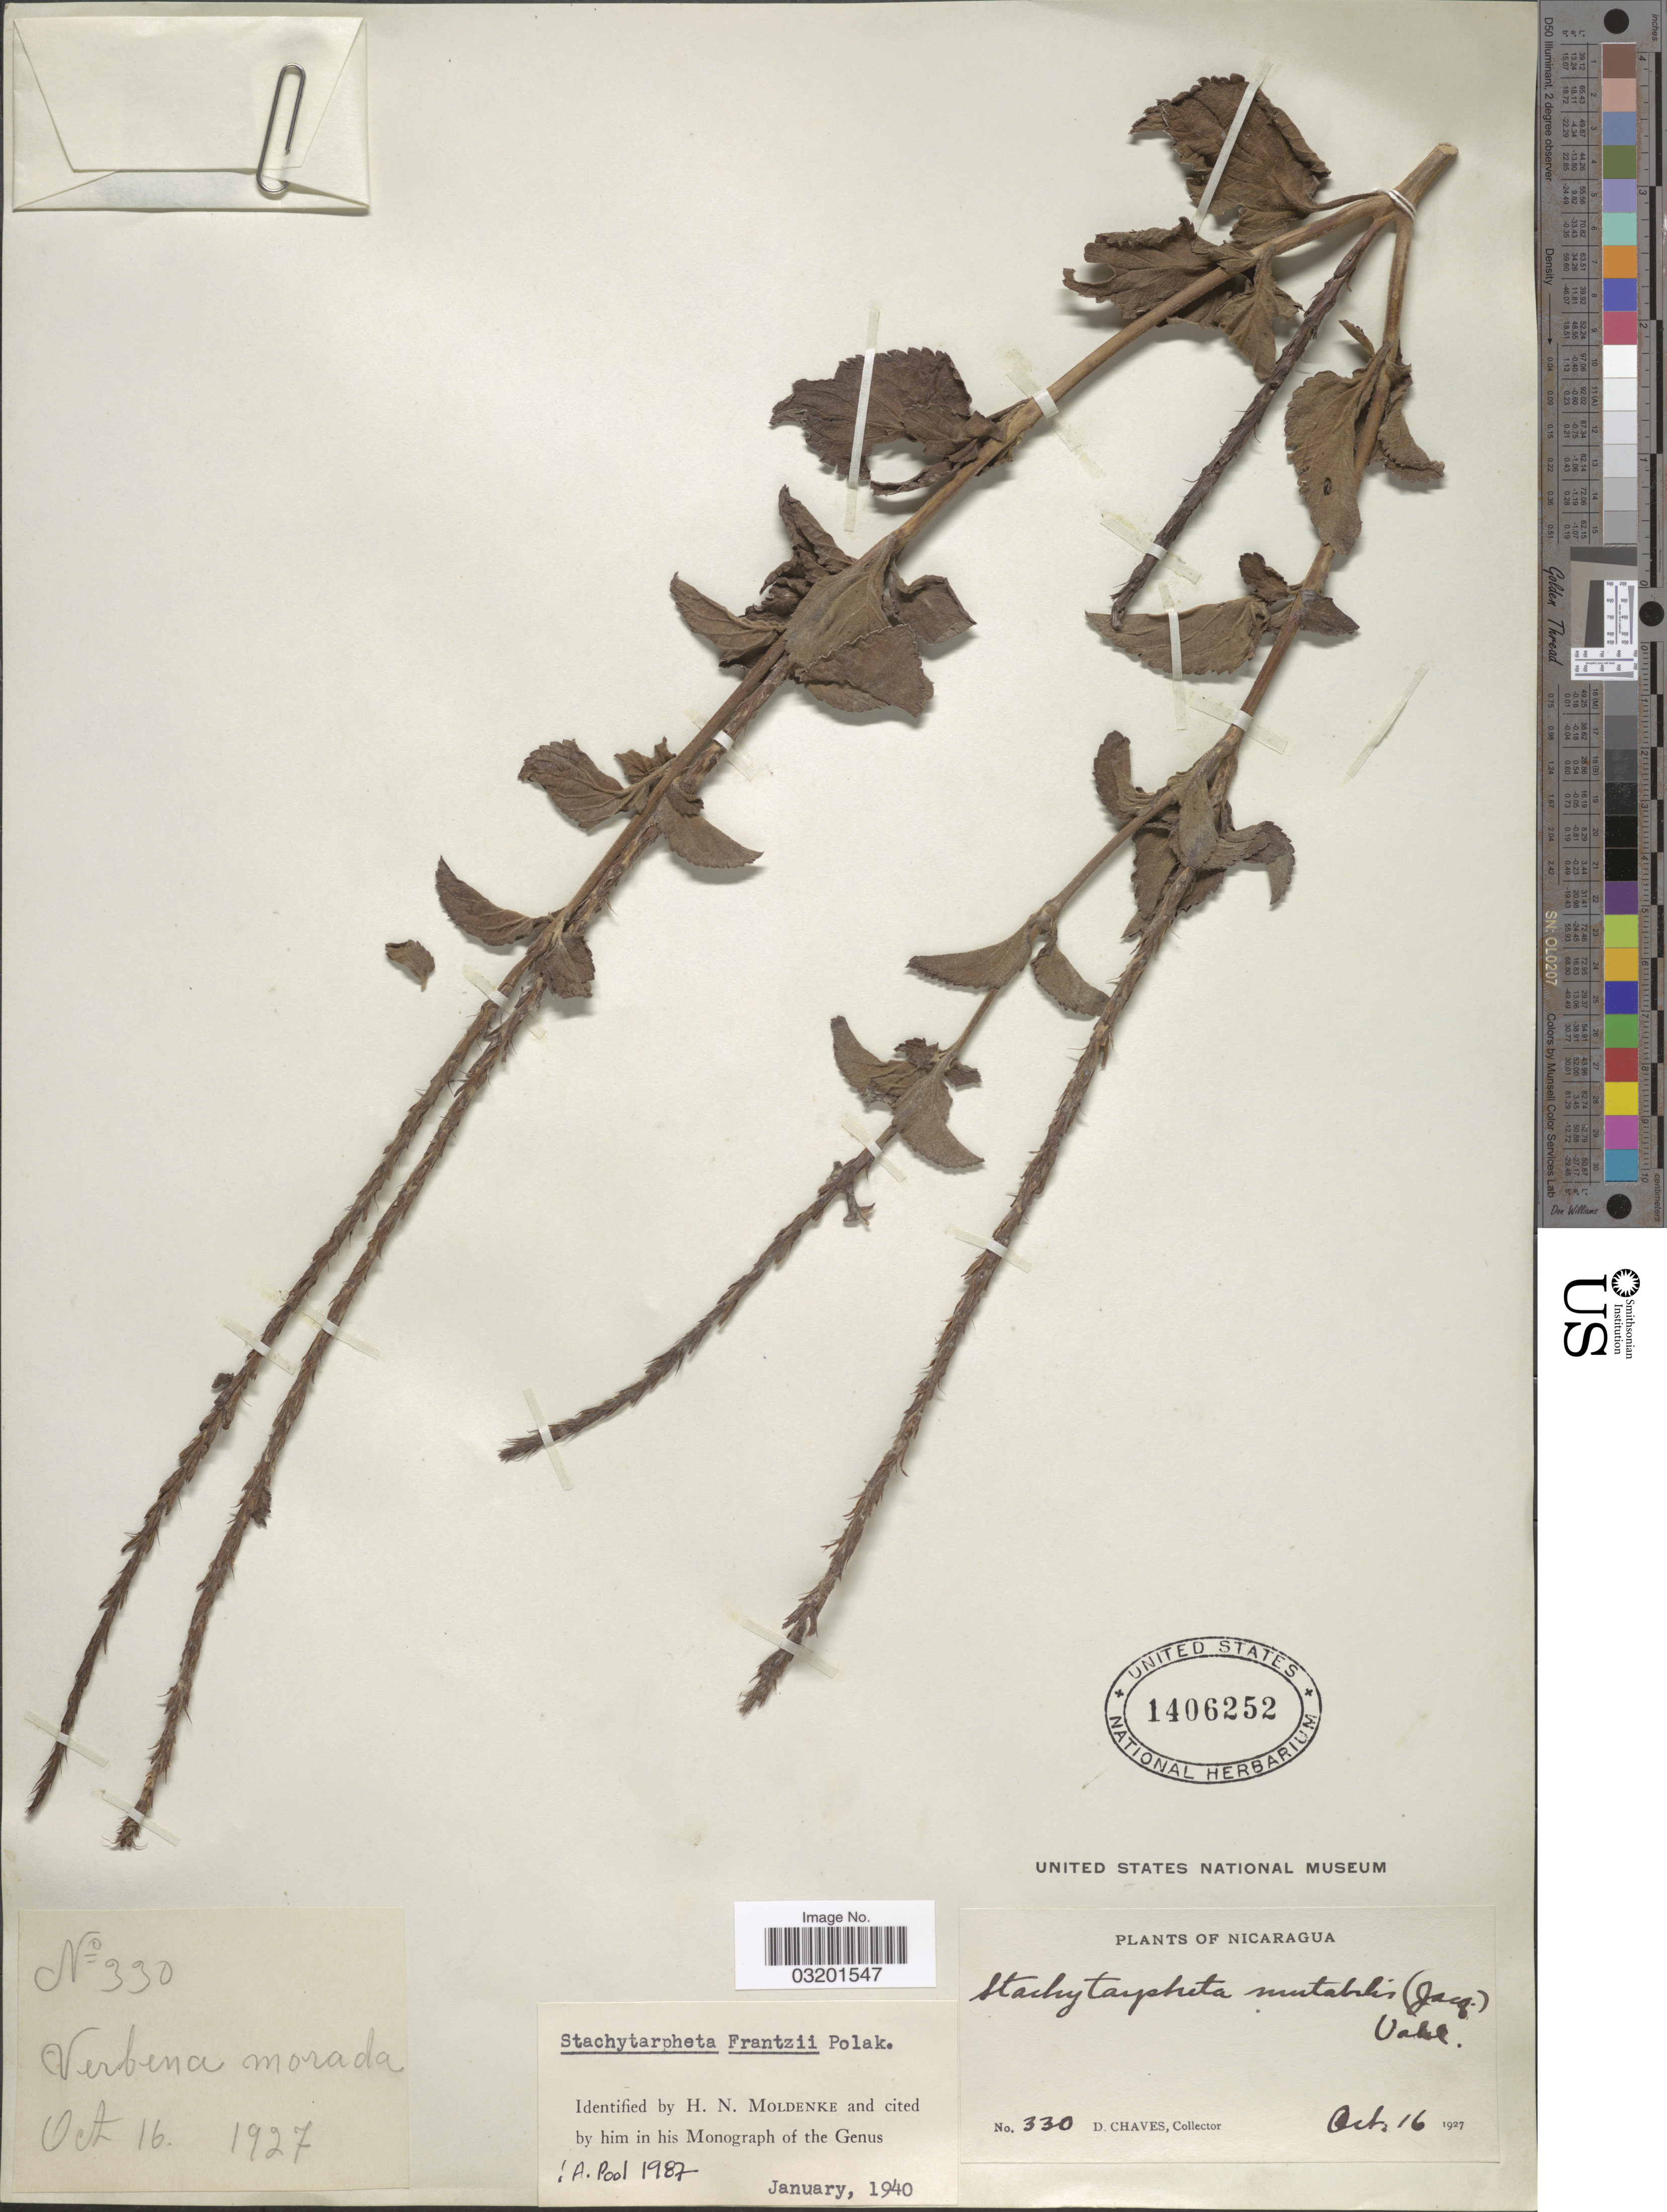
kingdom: Plantae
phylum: Tracheophyta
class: Magnoliopsida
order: Lamiales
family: Verbenaceae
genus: Stachytarpheta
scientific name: Stachytarpheta frantzii var. frantzii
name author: Pol.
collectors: D. Chaves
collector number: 330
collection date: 1927-10-16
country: Nicaragua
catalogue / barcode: US 1406252